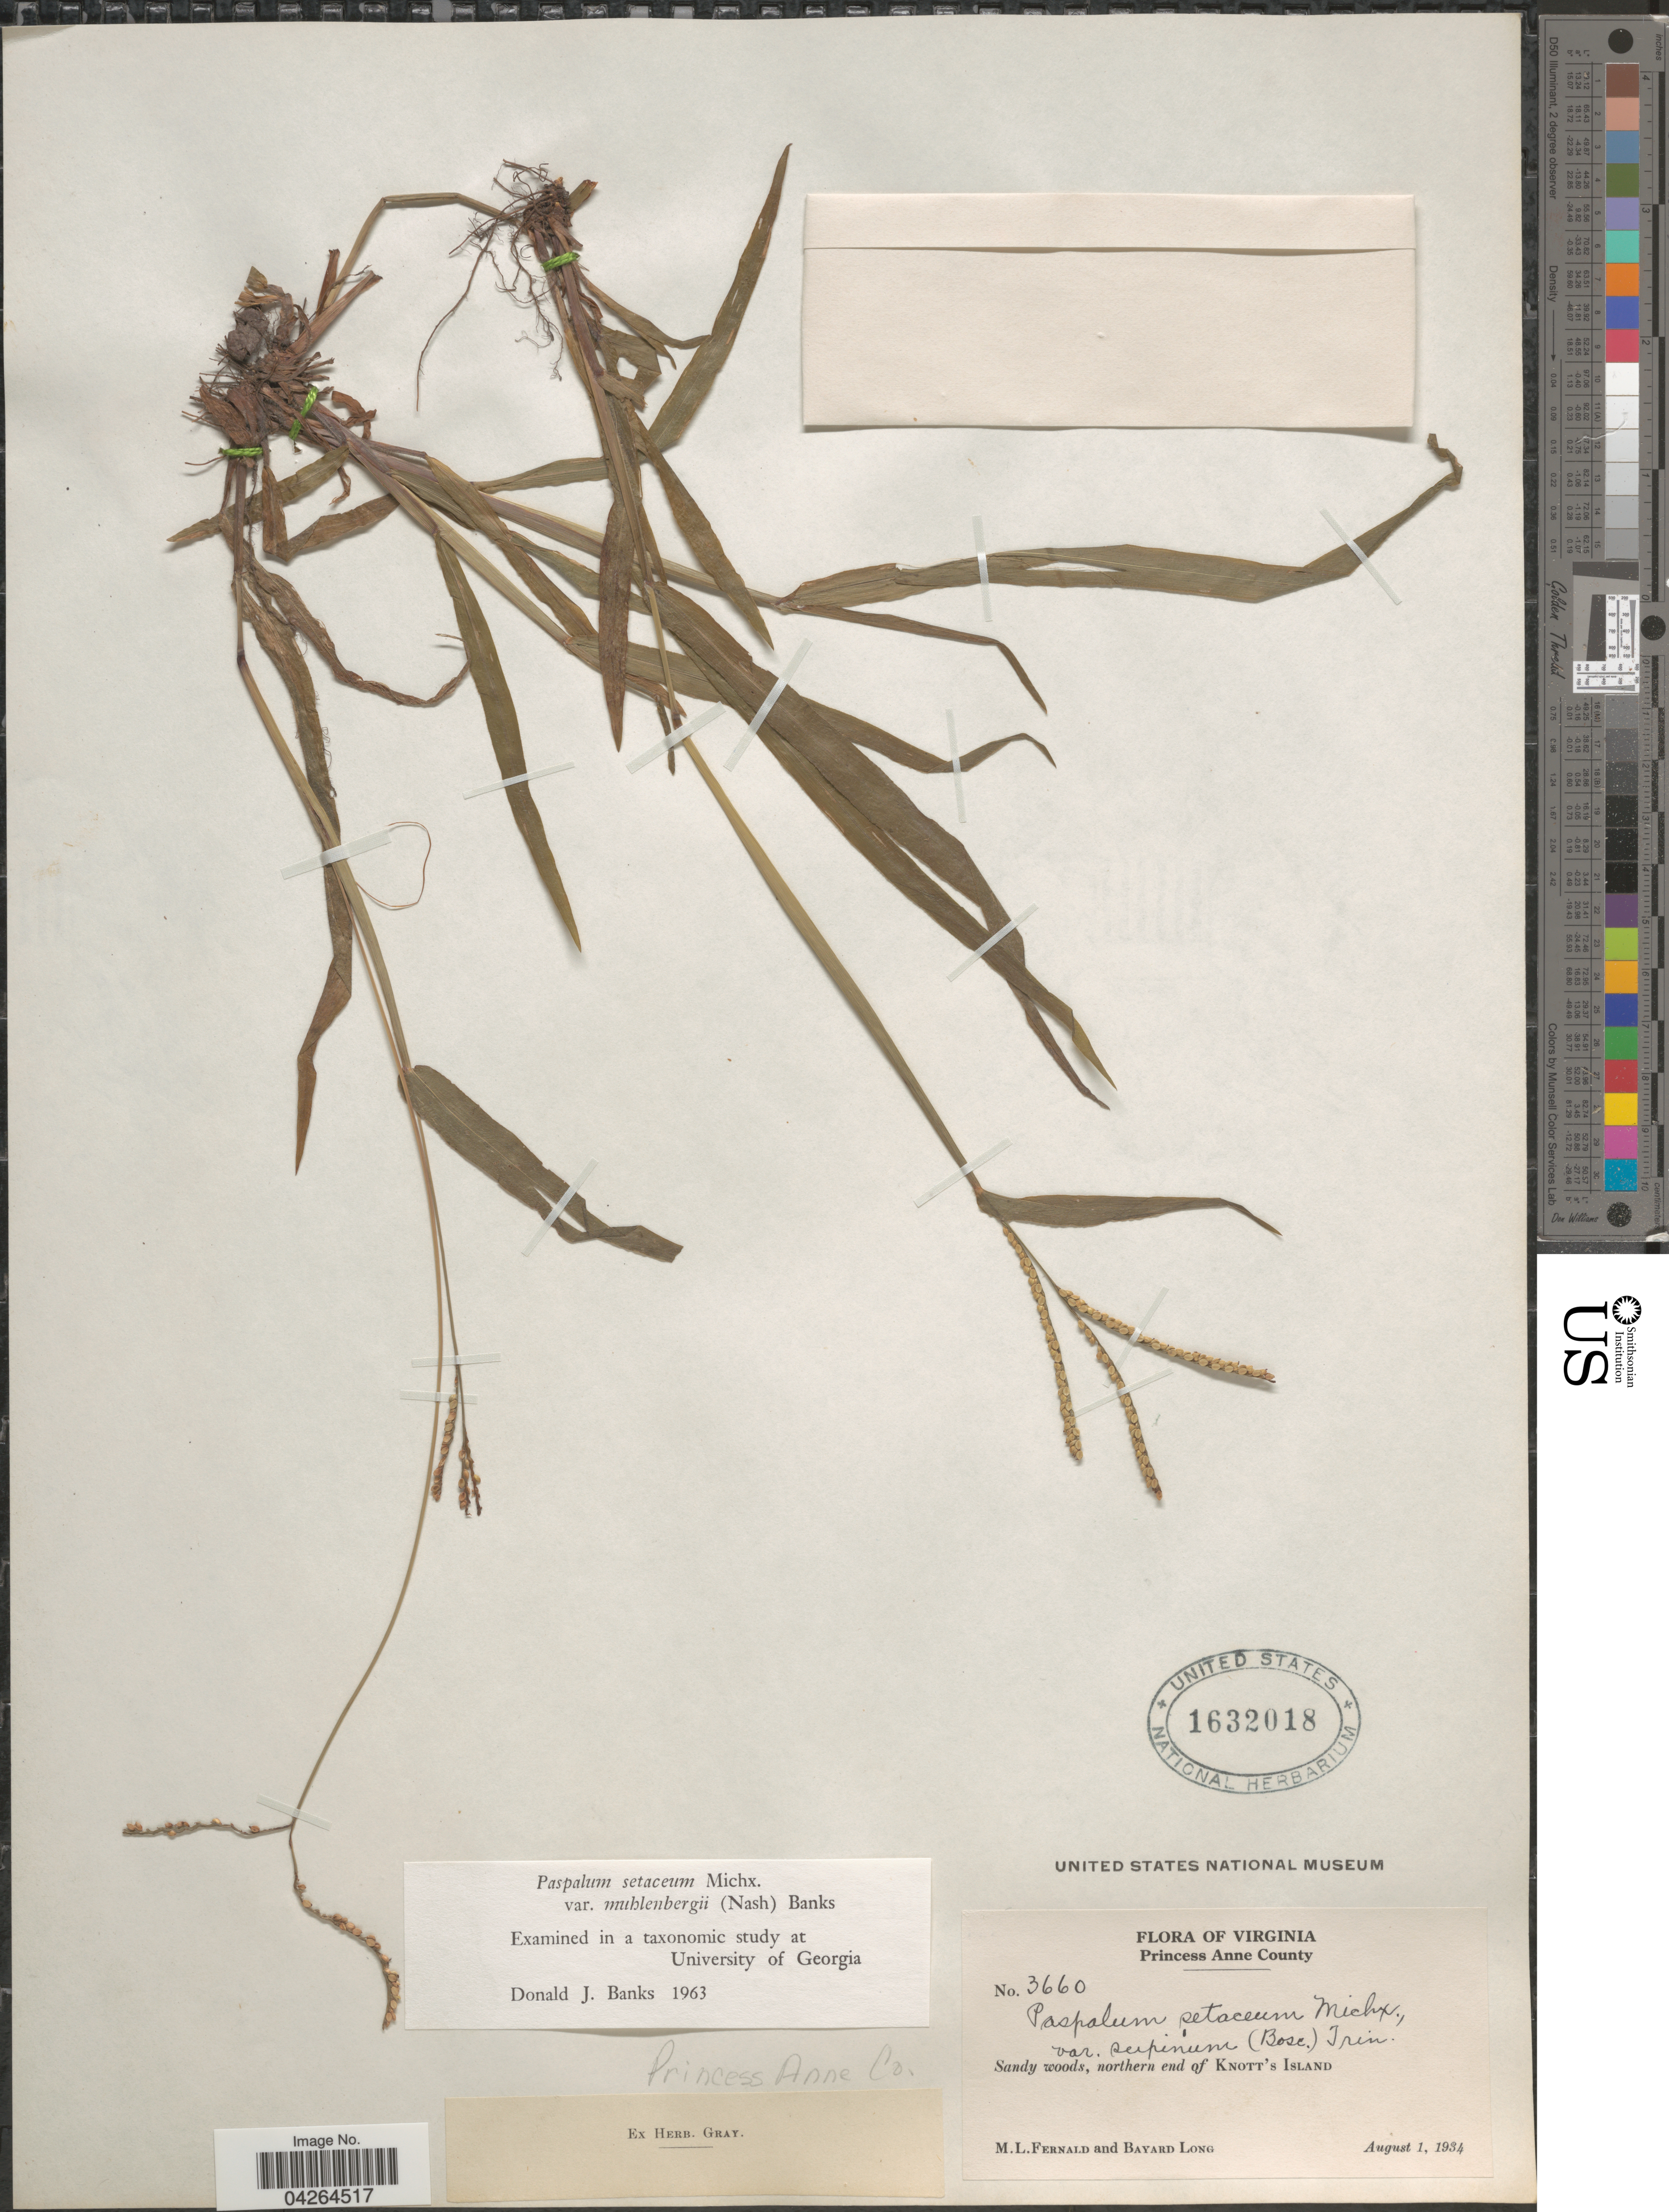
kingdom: Plantae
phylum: Tracheophyta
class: Liliopsida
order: Poales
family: Poaceae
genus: Paspalum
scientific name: Paspalum setaceum var. muhlenbergii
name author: (Nash) Banks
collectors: M. L. Fernald & B. Long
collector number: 3660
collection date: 1934-08-01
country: United States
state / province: Virginia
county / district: City of Virginia Beach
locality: Princess Anne (=historic county name)County. Sandy woods, northern end of Knott's Island.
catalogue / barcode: US 1632018